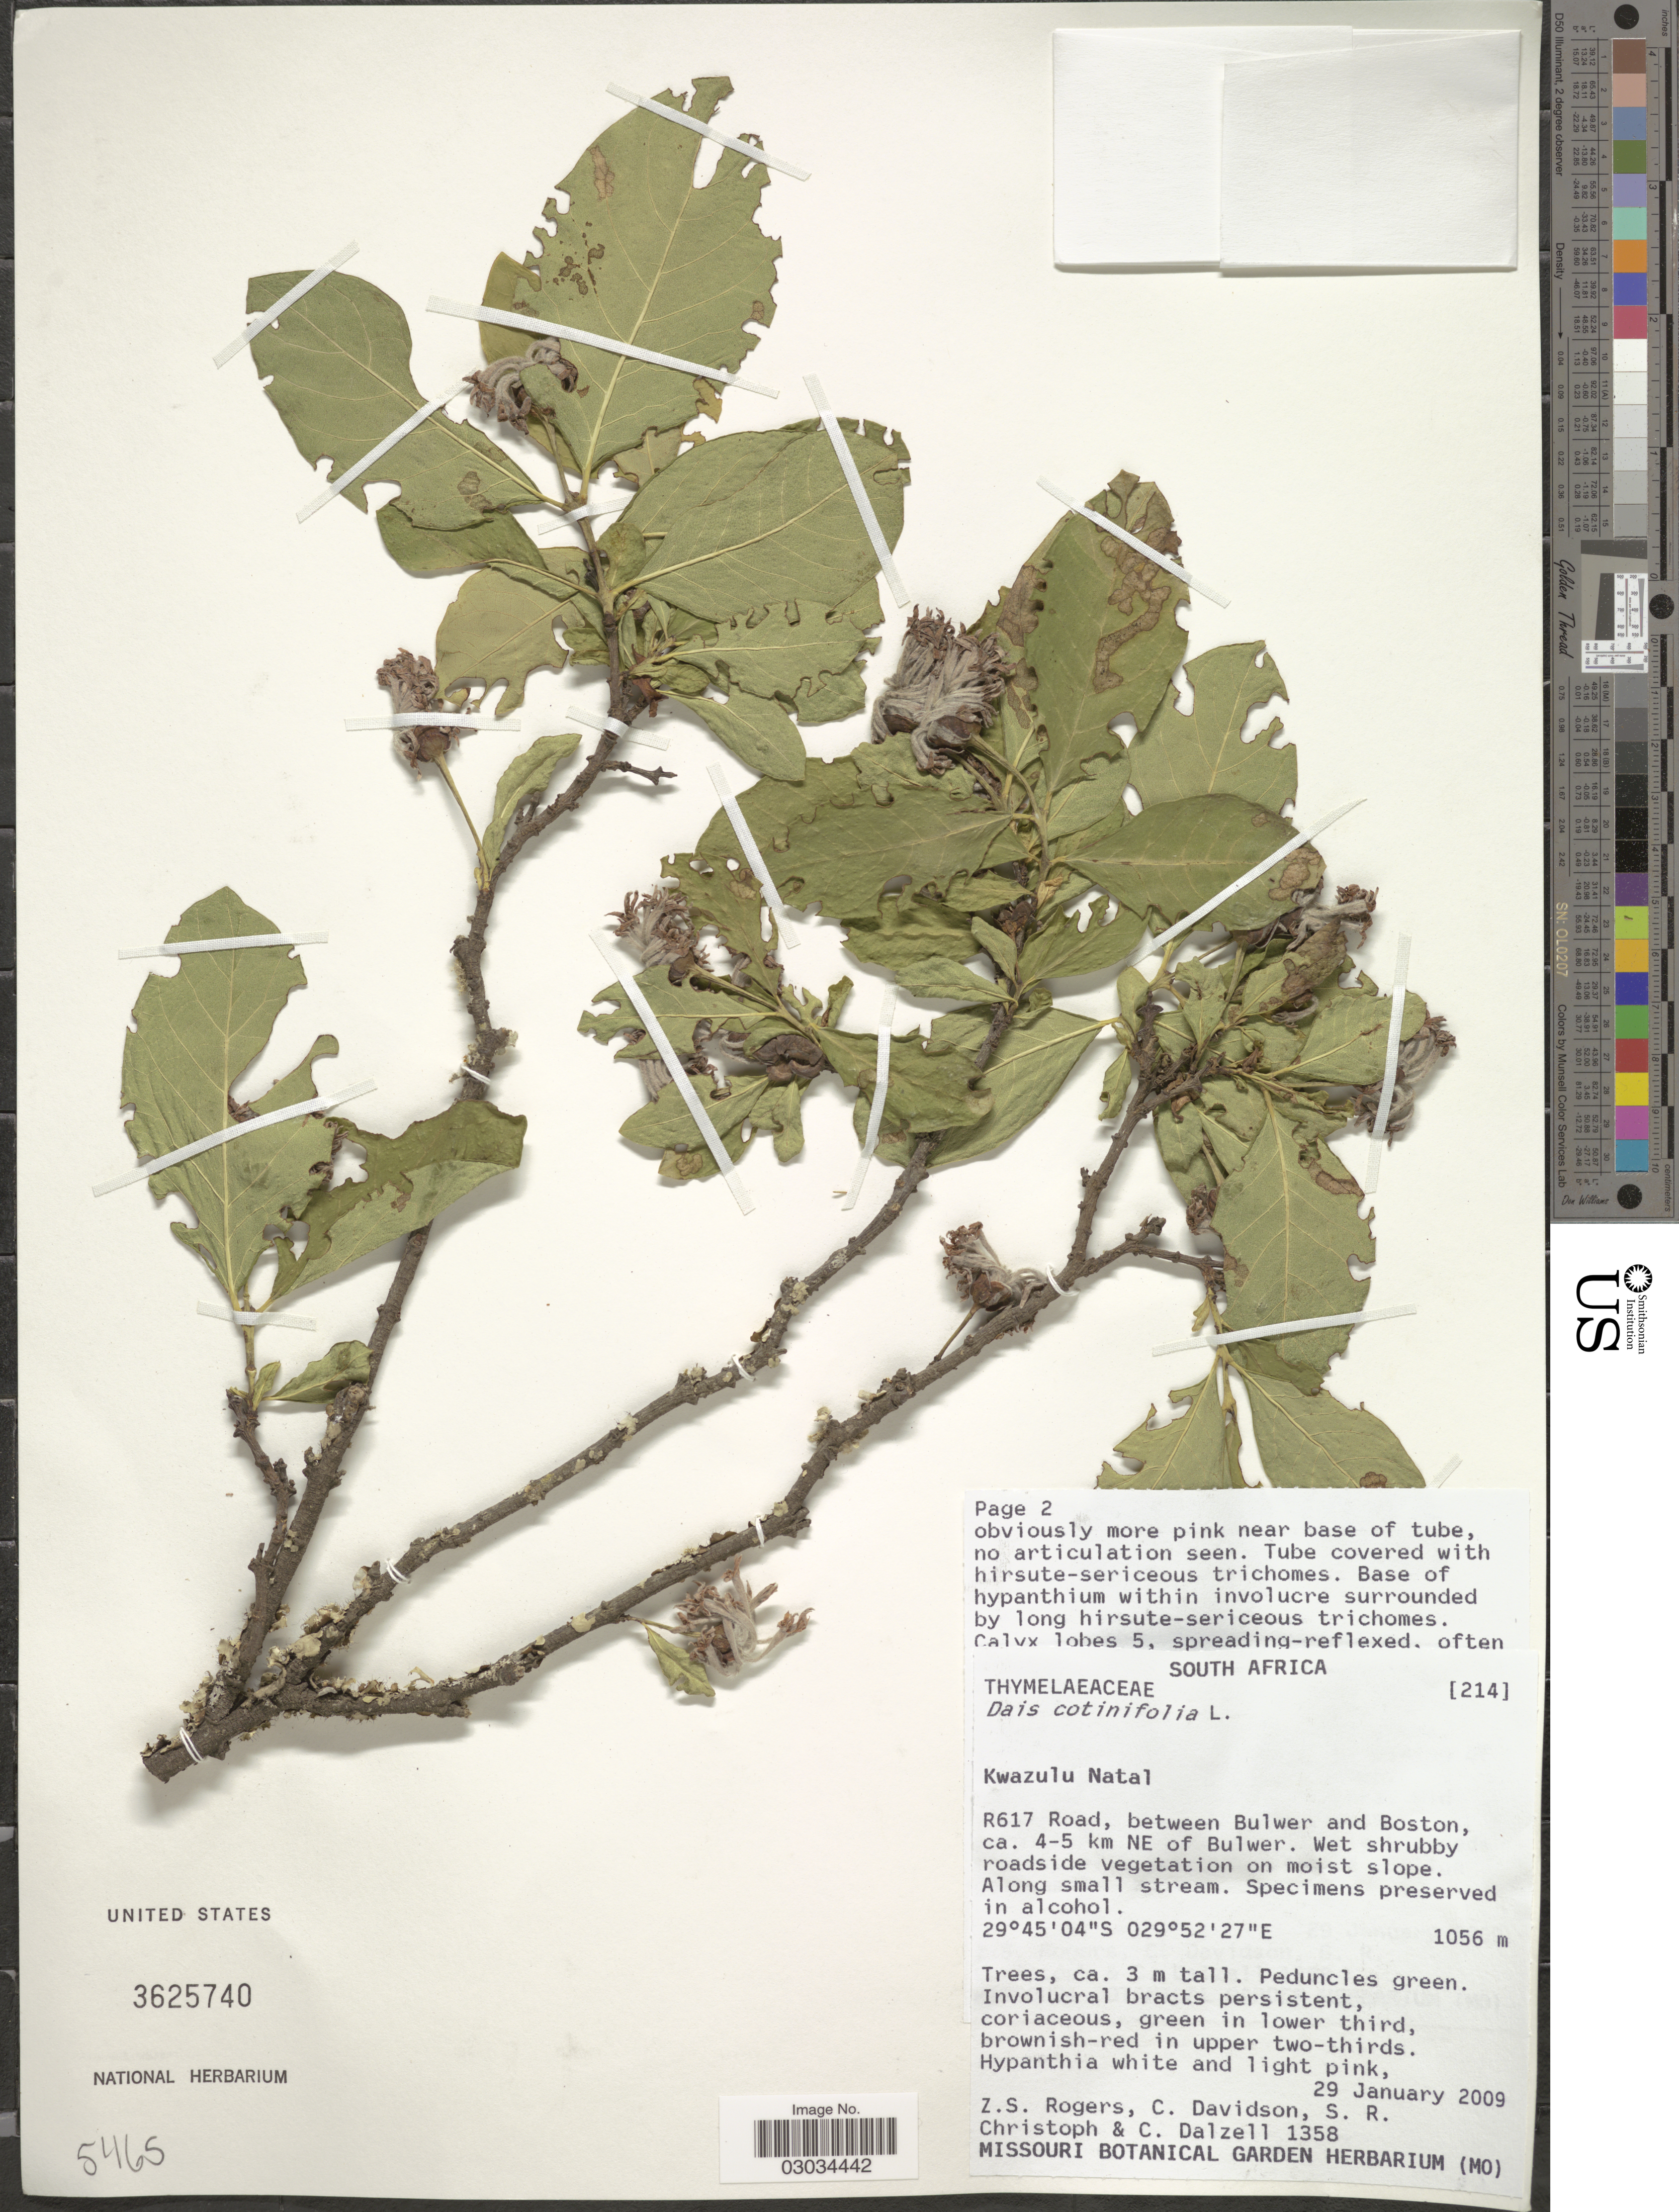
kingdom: Plantae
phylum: Tracheophyta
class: Magnoliopsida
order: Malvales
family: Thymelaeaceae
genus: Dais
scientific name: Dais cotinifolia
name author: L.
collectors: Z. S. Rogers, C. Davidson, S. Christoph & C. Dalzell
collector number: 1358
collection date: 2009-01-29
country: South Africa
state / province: KwaZulu-Natal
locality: Kwazulu Natal. R617 Road, between Bulwer and Boston, ca. 4-5 km NE of Bulwer.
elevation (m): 1056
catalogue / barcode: US 3625740